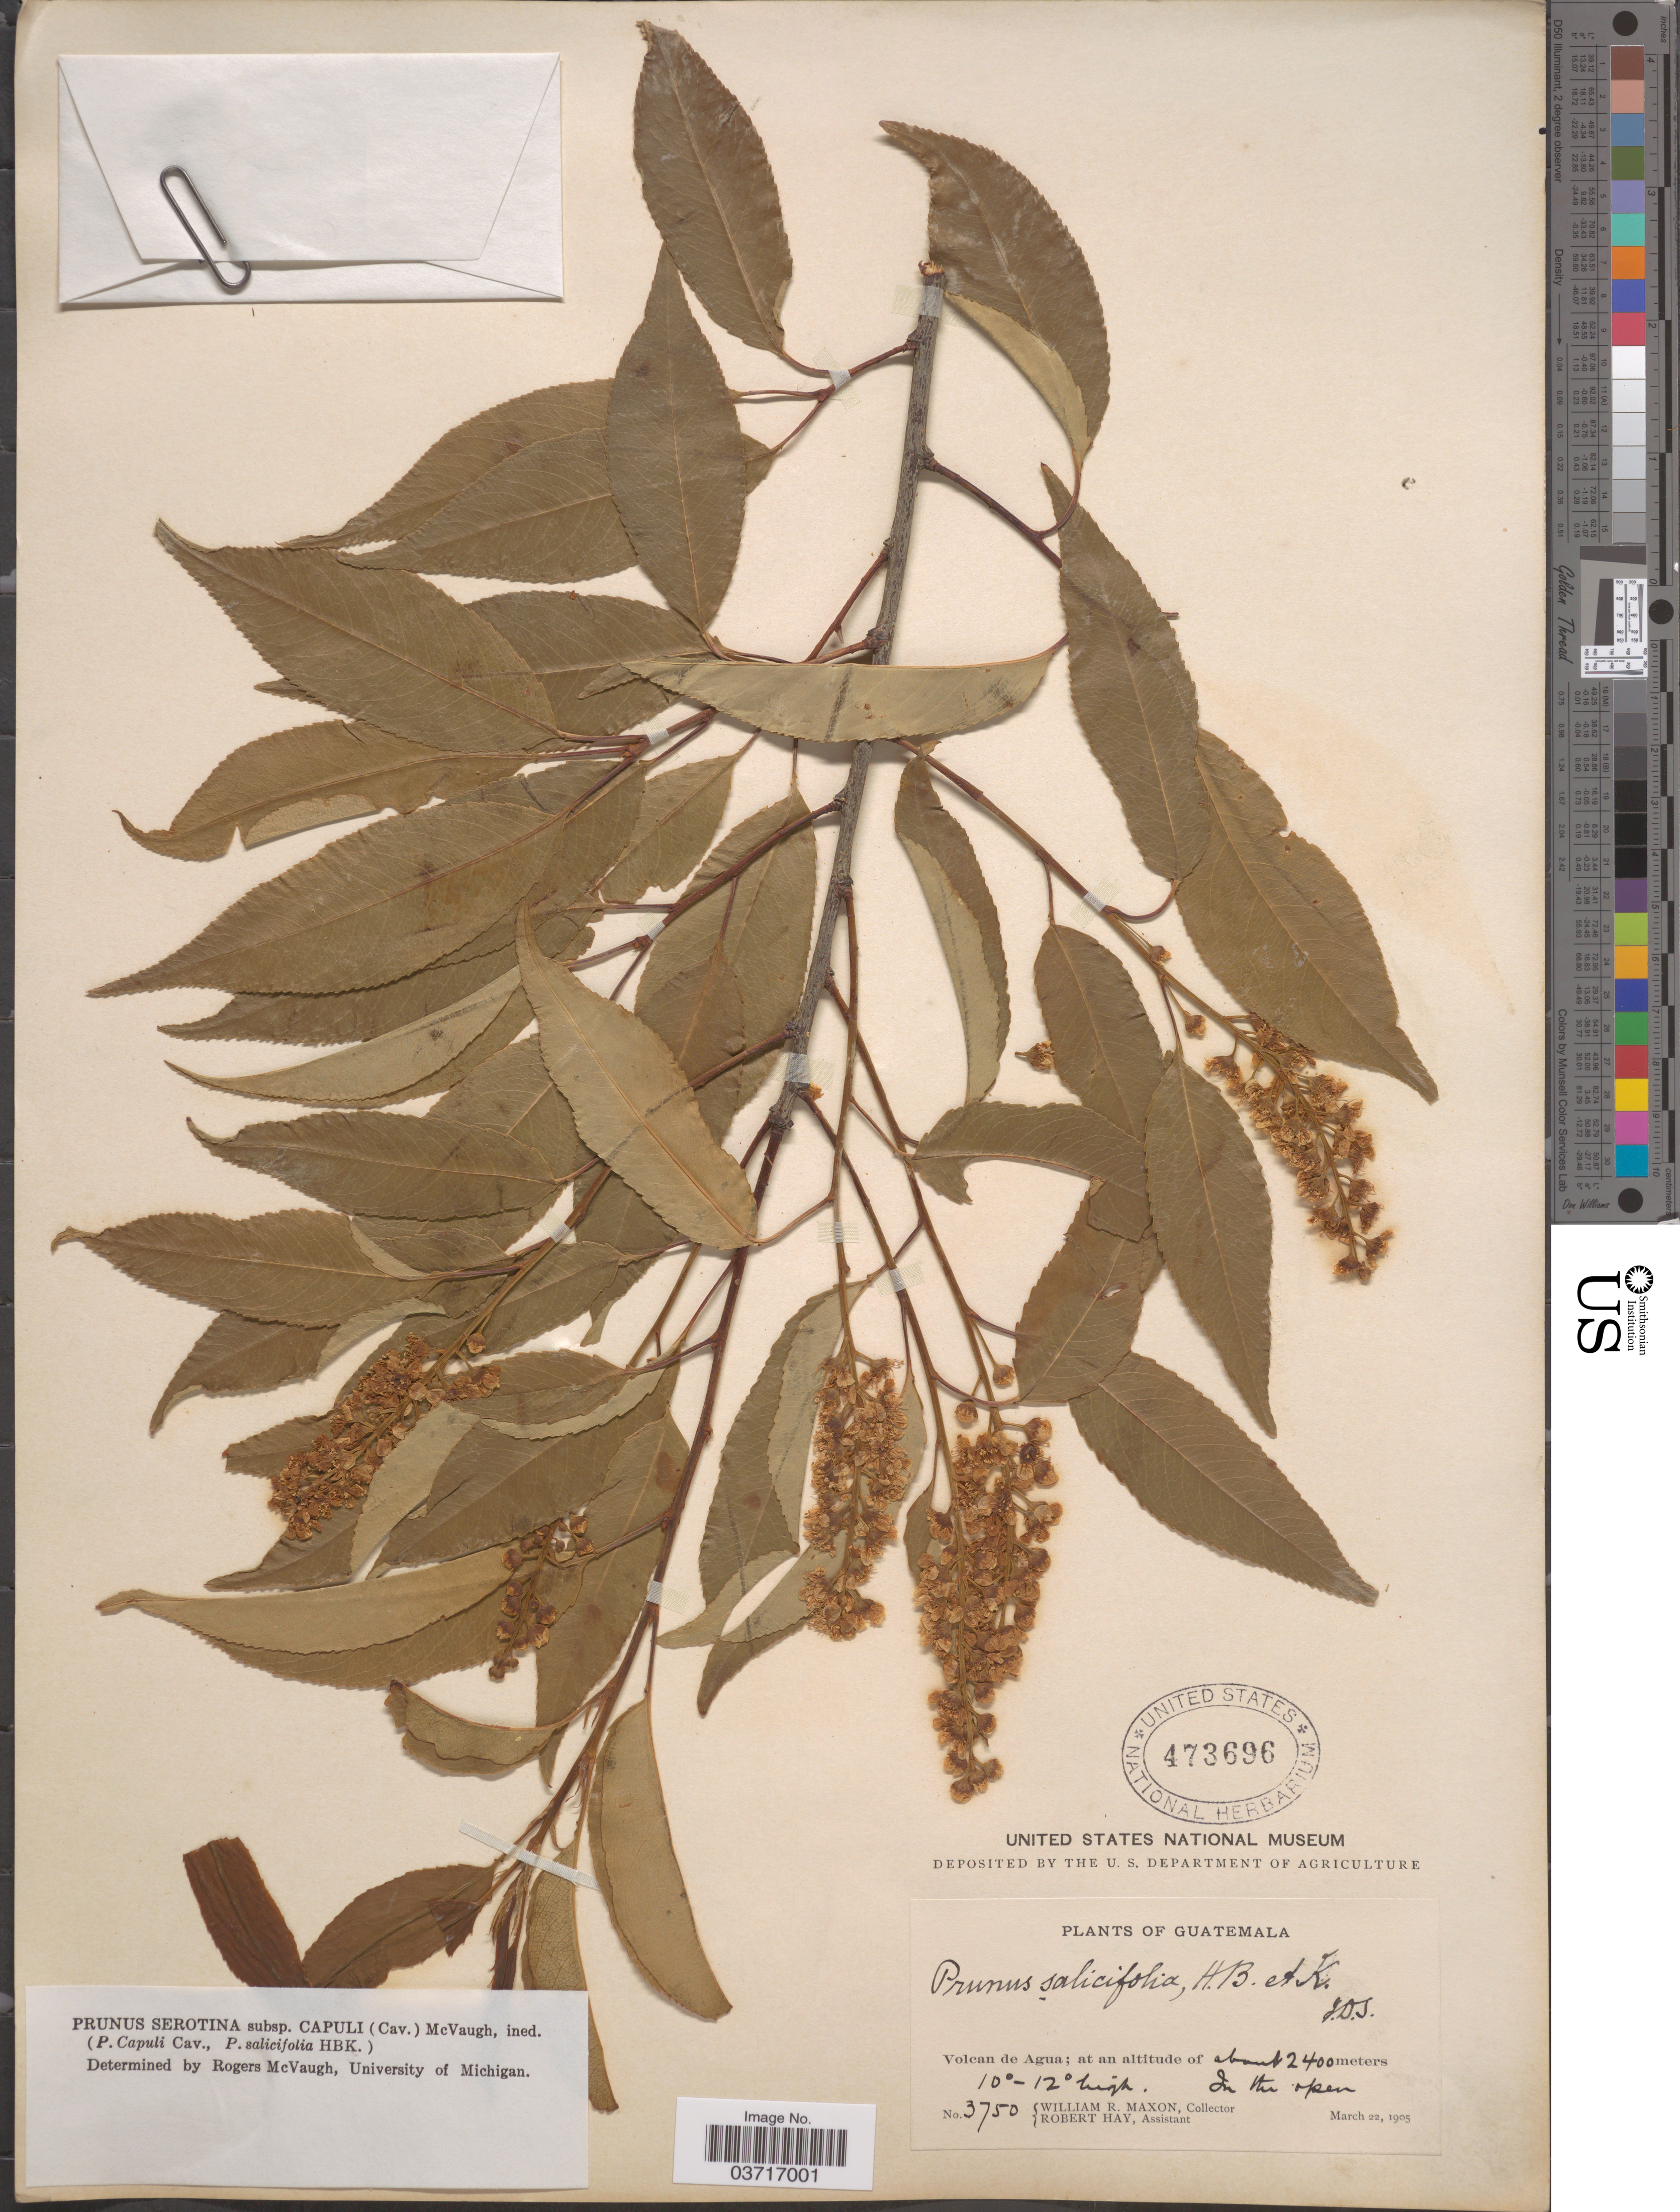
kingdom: Plantae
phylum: Tracheophyta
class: Magnoliopsida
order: Rosales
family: Rosaceae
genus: Prunus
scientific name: Prunus serotina var. salicifolia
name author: (Kunth) Koehne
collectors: W. R. Maxon & R. Hay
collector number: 3750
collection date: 1905-03-22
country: Guatemala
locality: Volcan de Agua.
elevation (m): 2400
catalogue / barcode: US 473696